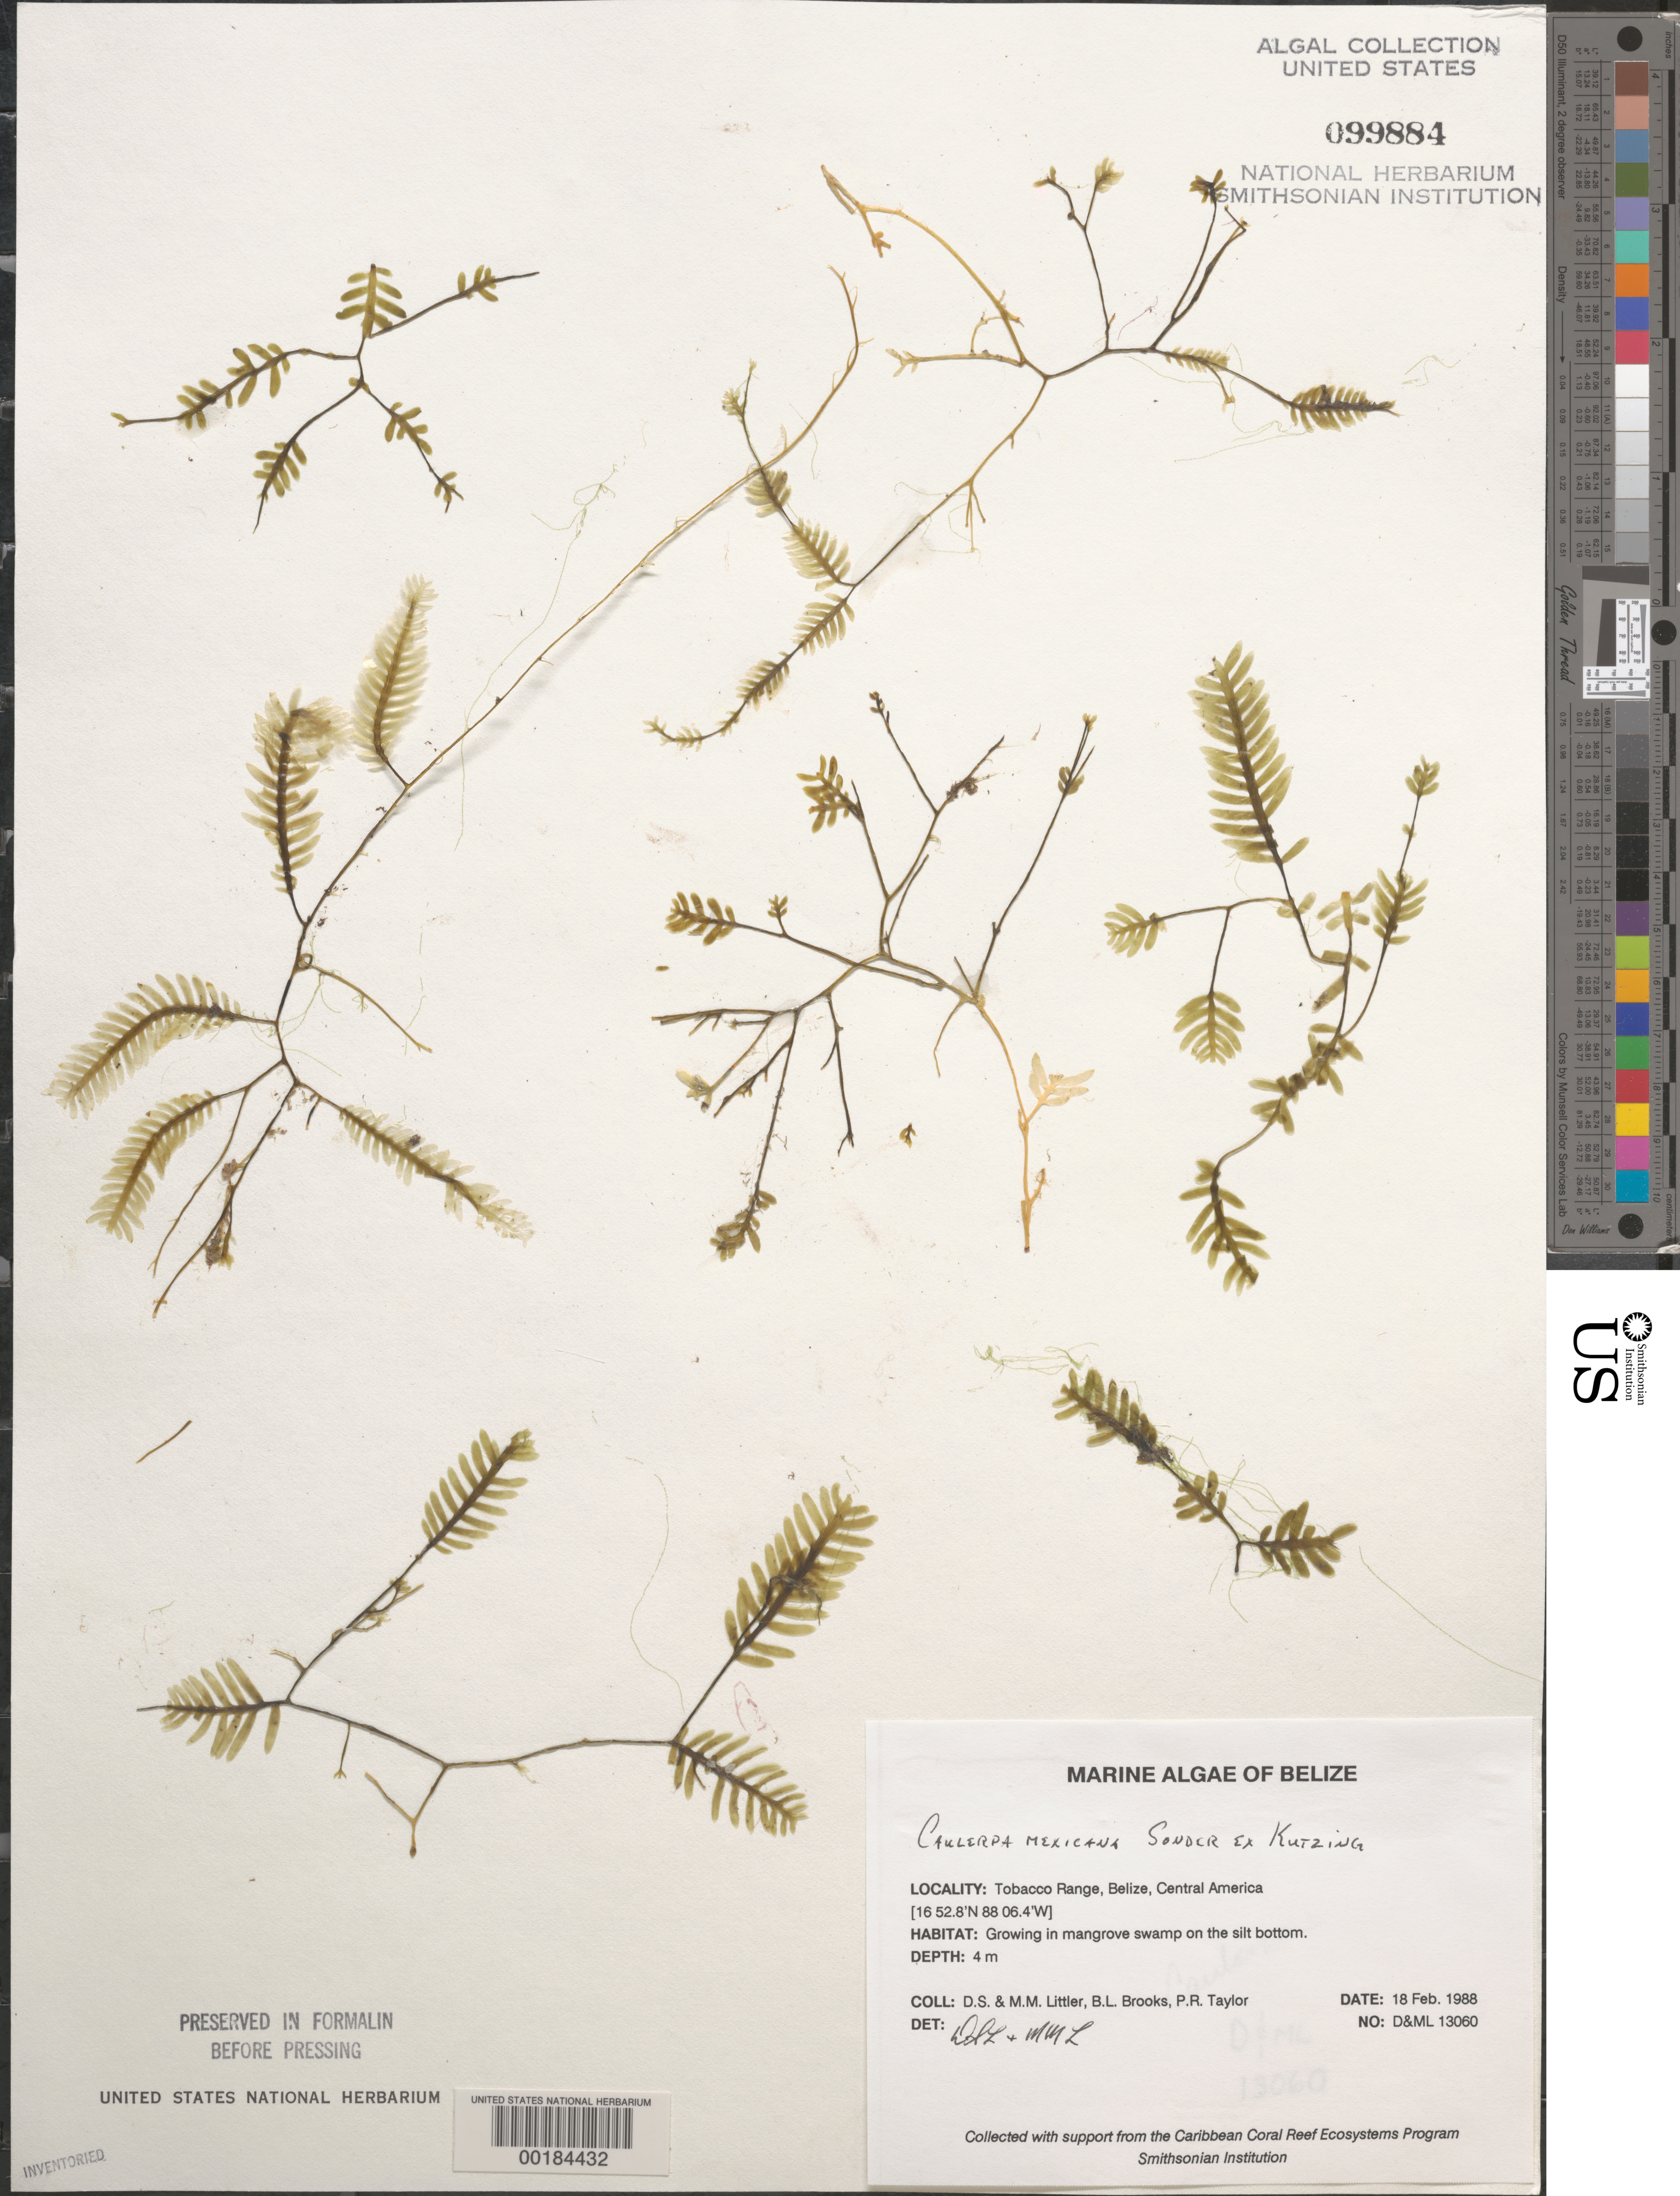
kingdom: Plantae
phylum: Chlorophyta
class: Ulvophyceae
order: Bryopsidales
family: Caulerpaceae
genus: Caulerpa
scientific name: Caulerpa mexicana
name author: Sond. ex Kütz.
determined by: Littler, D. S.; Littler, M. M.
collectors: D. S. Littler, M. M. Littler, B. Brooks & P. R. Taylor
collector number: D&ML 13060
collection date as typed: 18 Feb 1988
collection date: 1988-02-18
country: Belize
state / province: Stann Creek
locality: Tobacco Range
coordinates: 16 52.8' N, 88 06.4' W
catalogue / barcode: US 99884